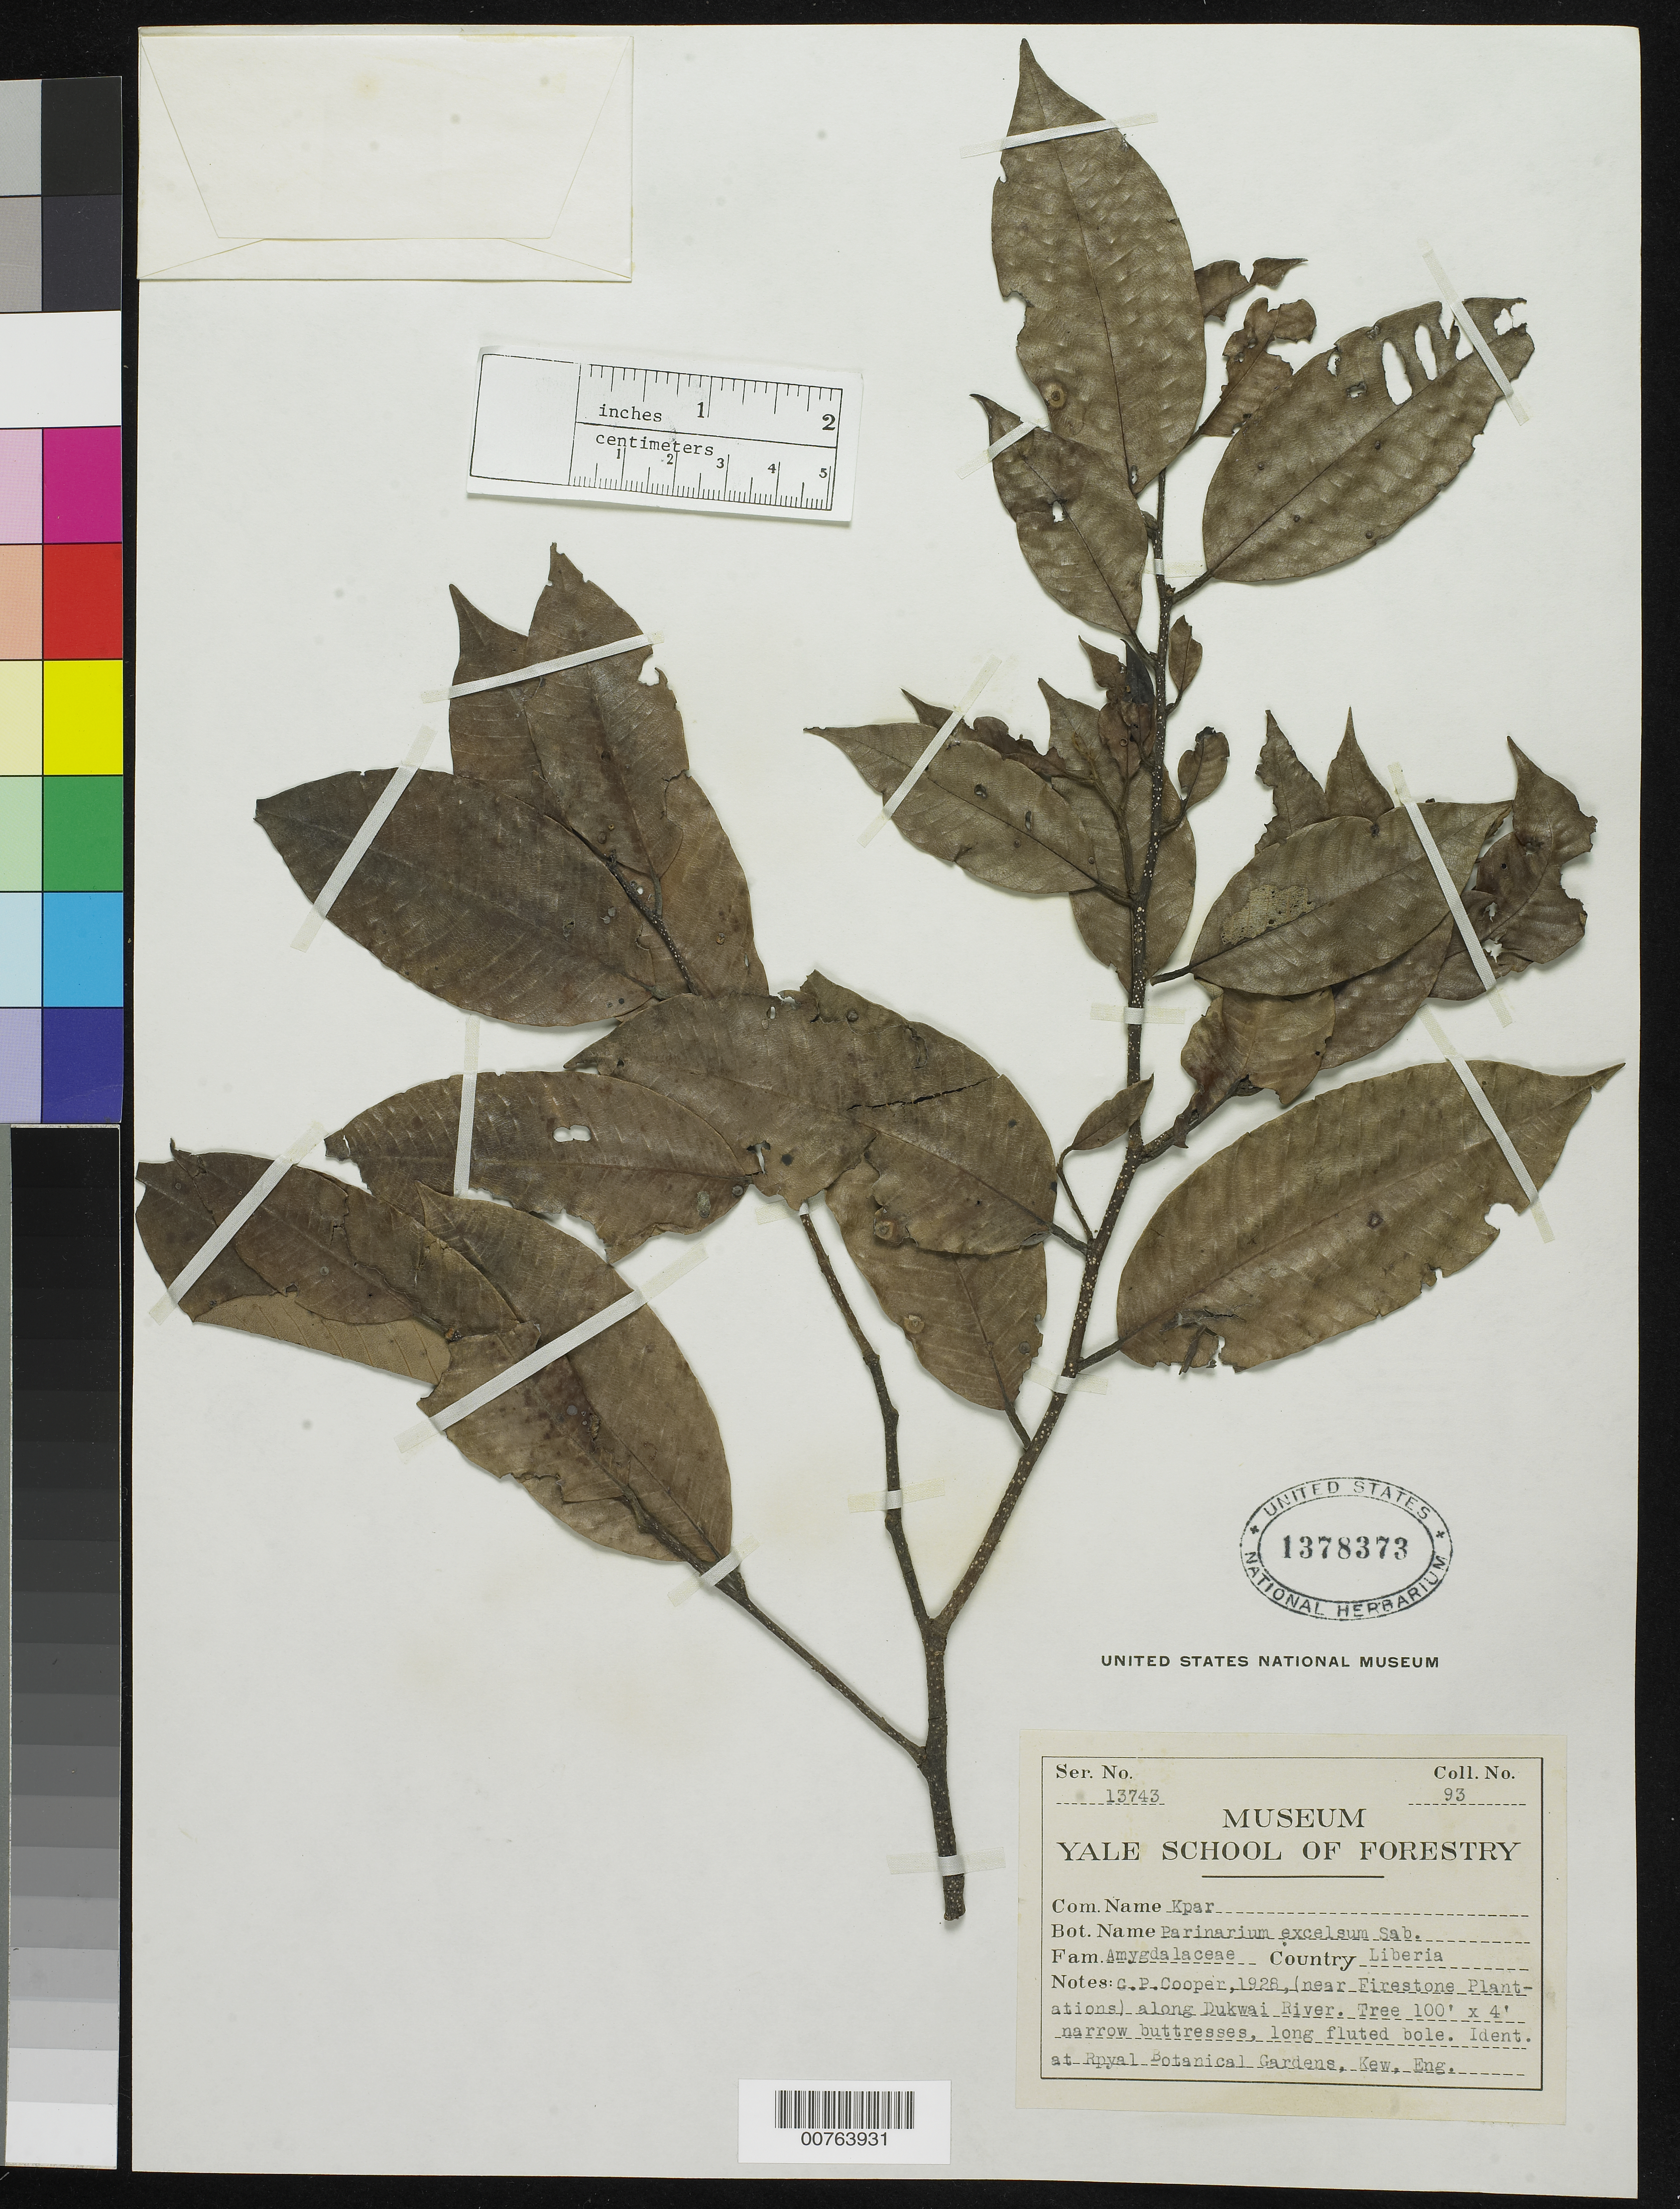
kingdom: Plantae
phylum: Tracheophyta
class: Magnoliopsida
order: Malpighiales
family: Chrysobalanaceae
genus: Parinari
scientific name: Parinari excelsa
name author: Sabine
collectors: G. Cooper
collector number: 93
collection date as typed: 1928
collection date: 1928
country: Liberia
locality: (near Firestone Plantations) along Dukwai River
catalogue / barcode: US 1378373